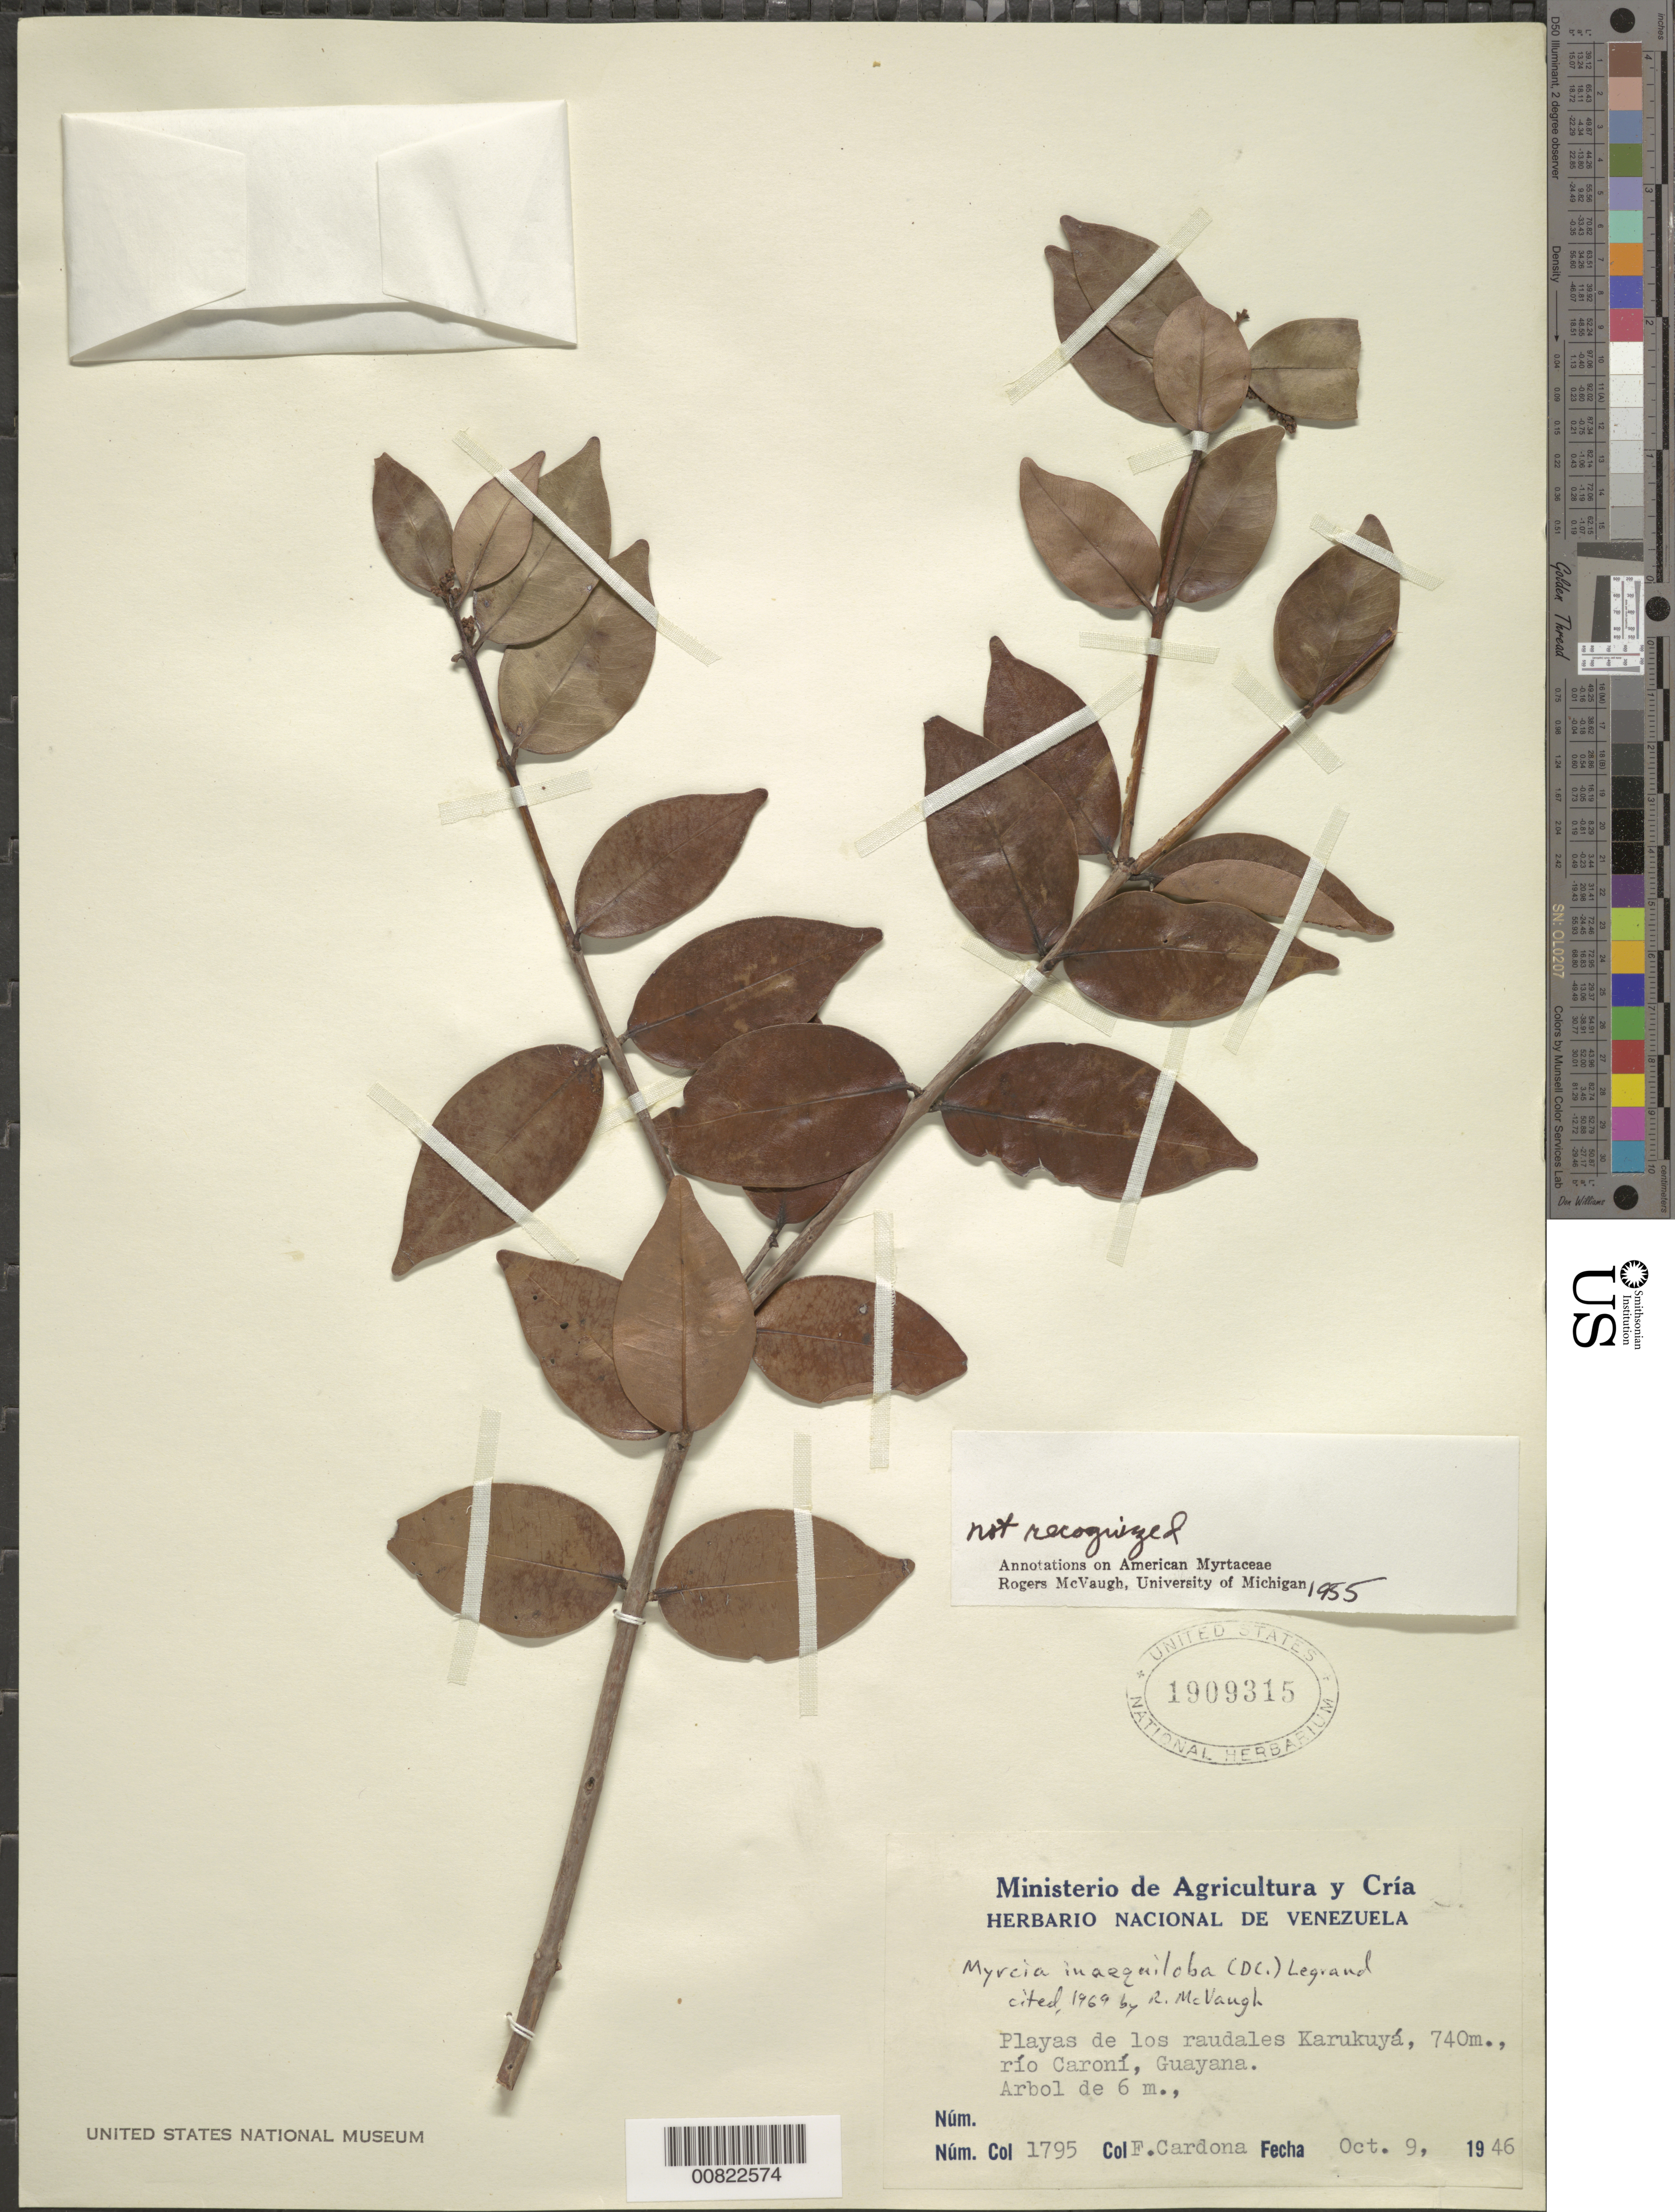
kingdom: Plantae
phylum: Tracheophyta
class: Magnoliopsida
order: Myrtales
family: Myrtaceae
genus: Myrcia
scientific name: Myrcia inaequiloba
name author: (DC.) D. Legrand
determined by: McVaugh, R.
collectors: F. Cardona Puig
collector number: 1795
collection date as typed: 9-Oct-46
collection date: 1946-10-09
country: Venezuela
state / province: Bolívar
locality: Río Caroní, Raudal Kurukuyá (Guayana)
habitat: Playas de los raudales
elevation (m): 740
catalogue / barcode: US 1909315